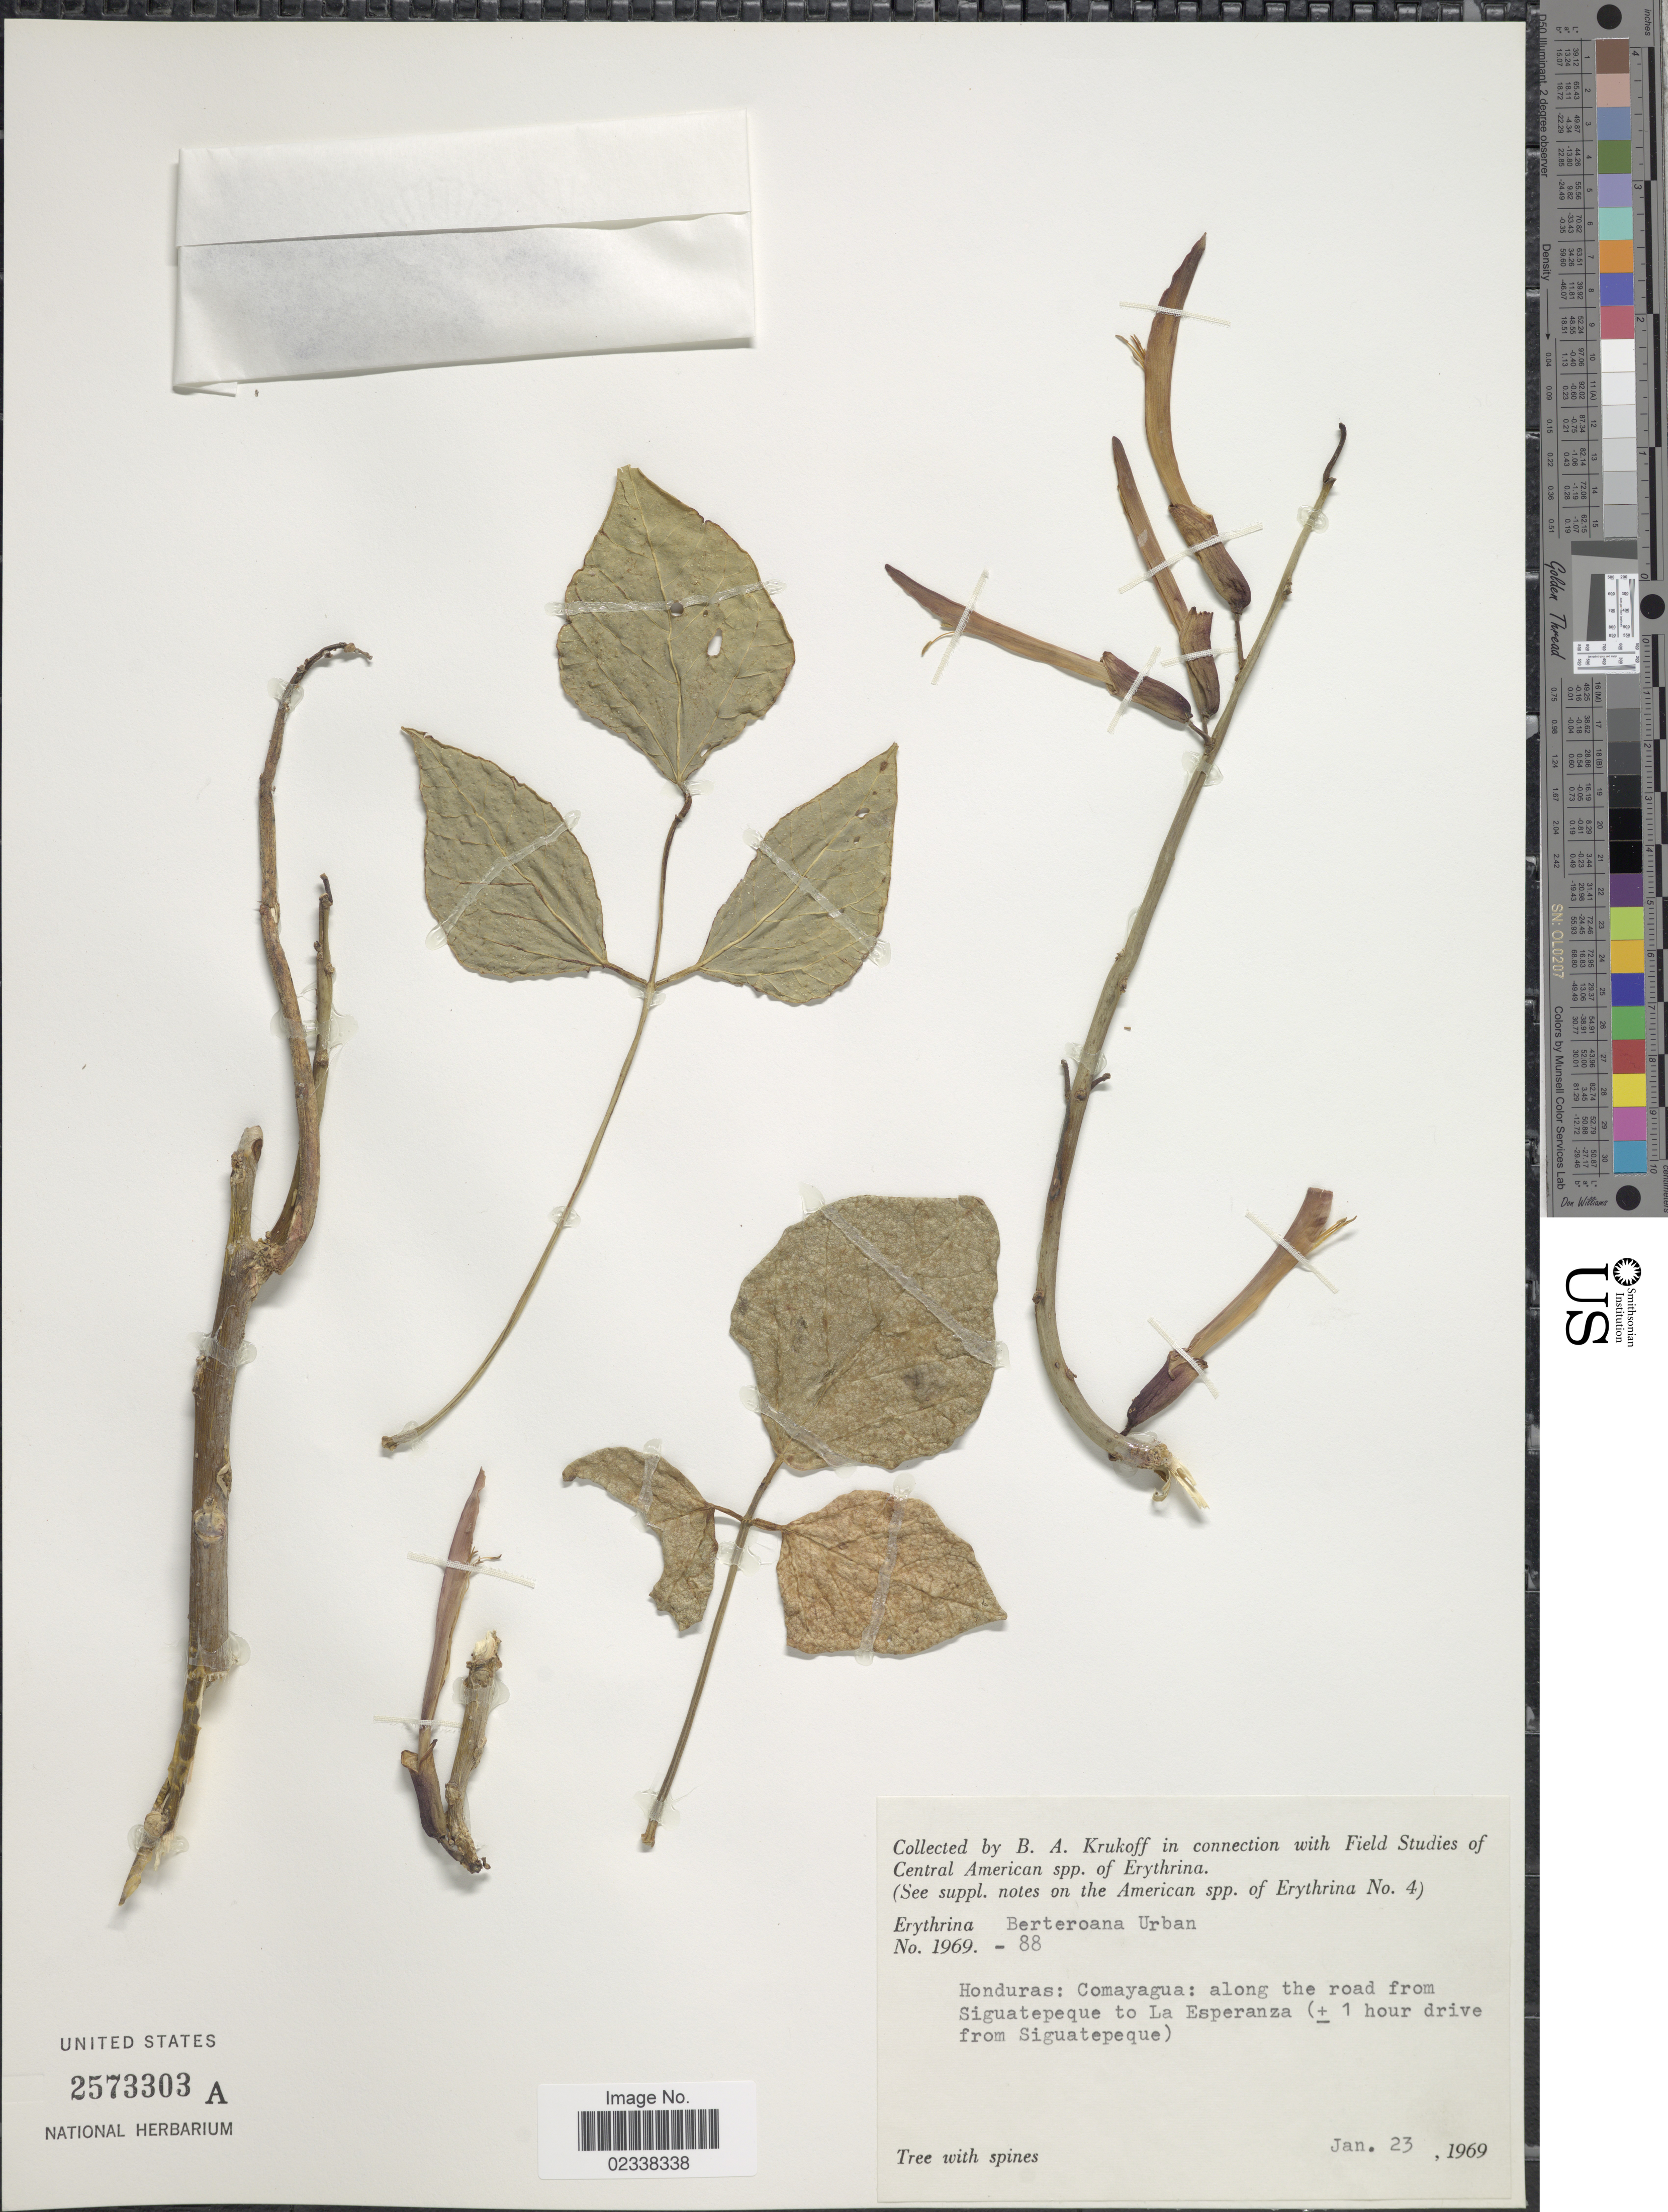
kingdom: Plantae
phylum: Tracheophyta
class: Magnoliopsida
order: Fabales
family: Fabaceae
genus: Erythrina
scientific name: Erythrina berteroana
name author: Urb.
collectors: B. A. Krukoff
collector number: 1969-88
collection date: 1969-01-23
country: Honduras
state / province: Comayagua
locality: Along the road from Siguatepeque to La Esperanza (± 1 hour drive from Siguatepeque)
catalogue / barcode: US 2573303A